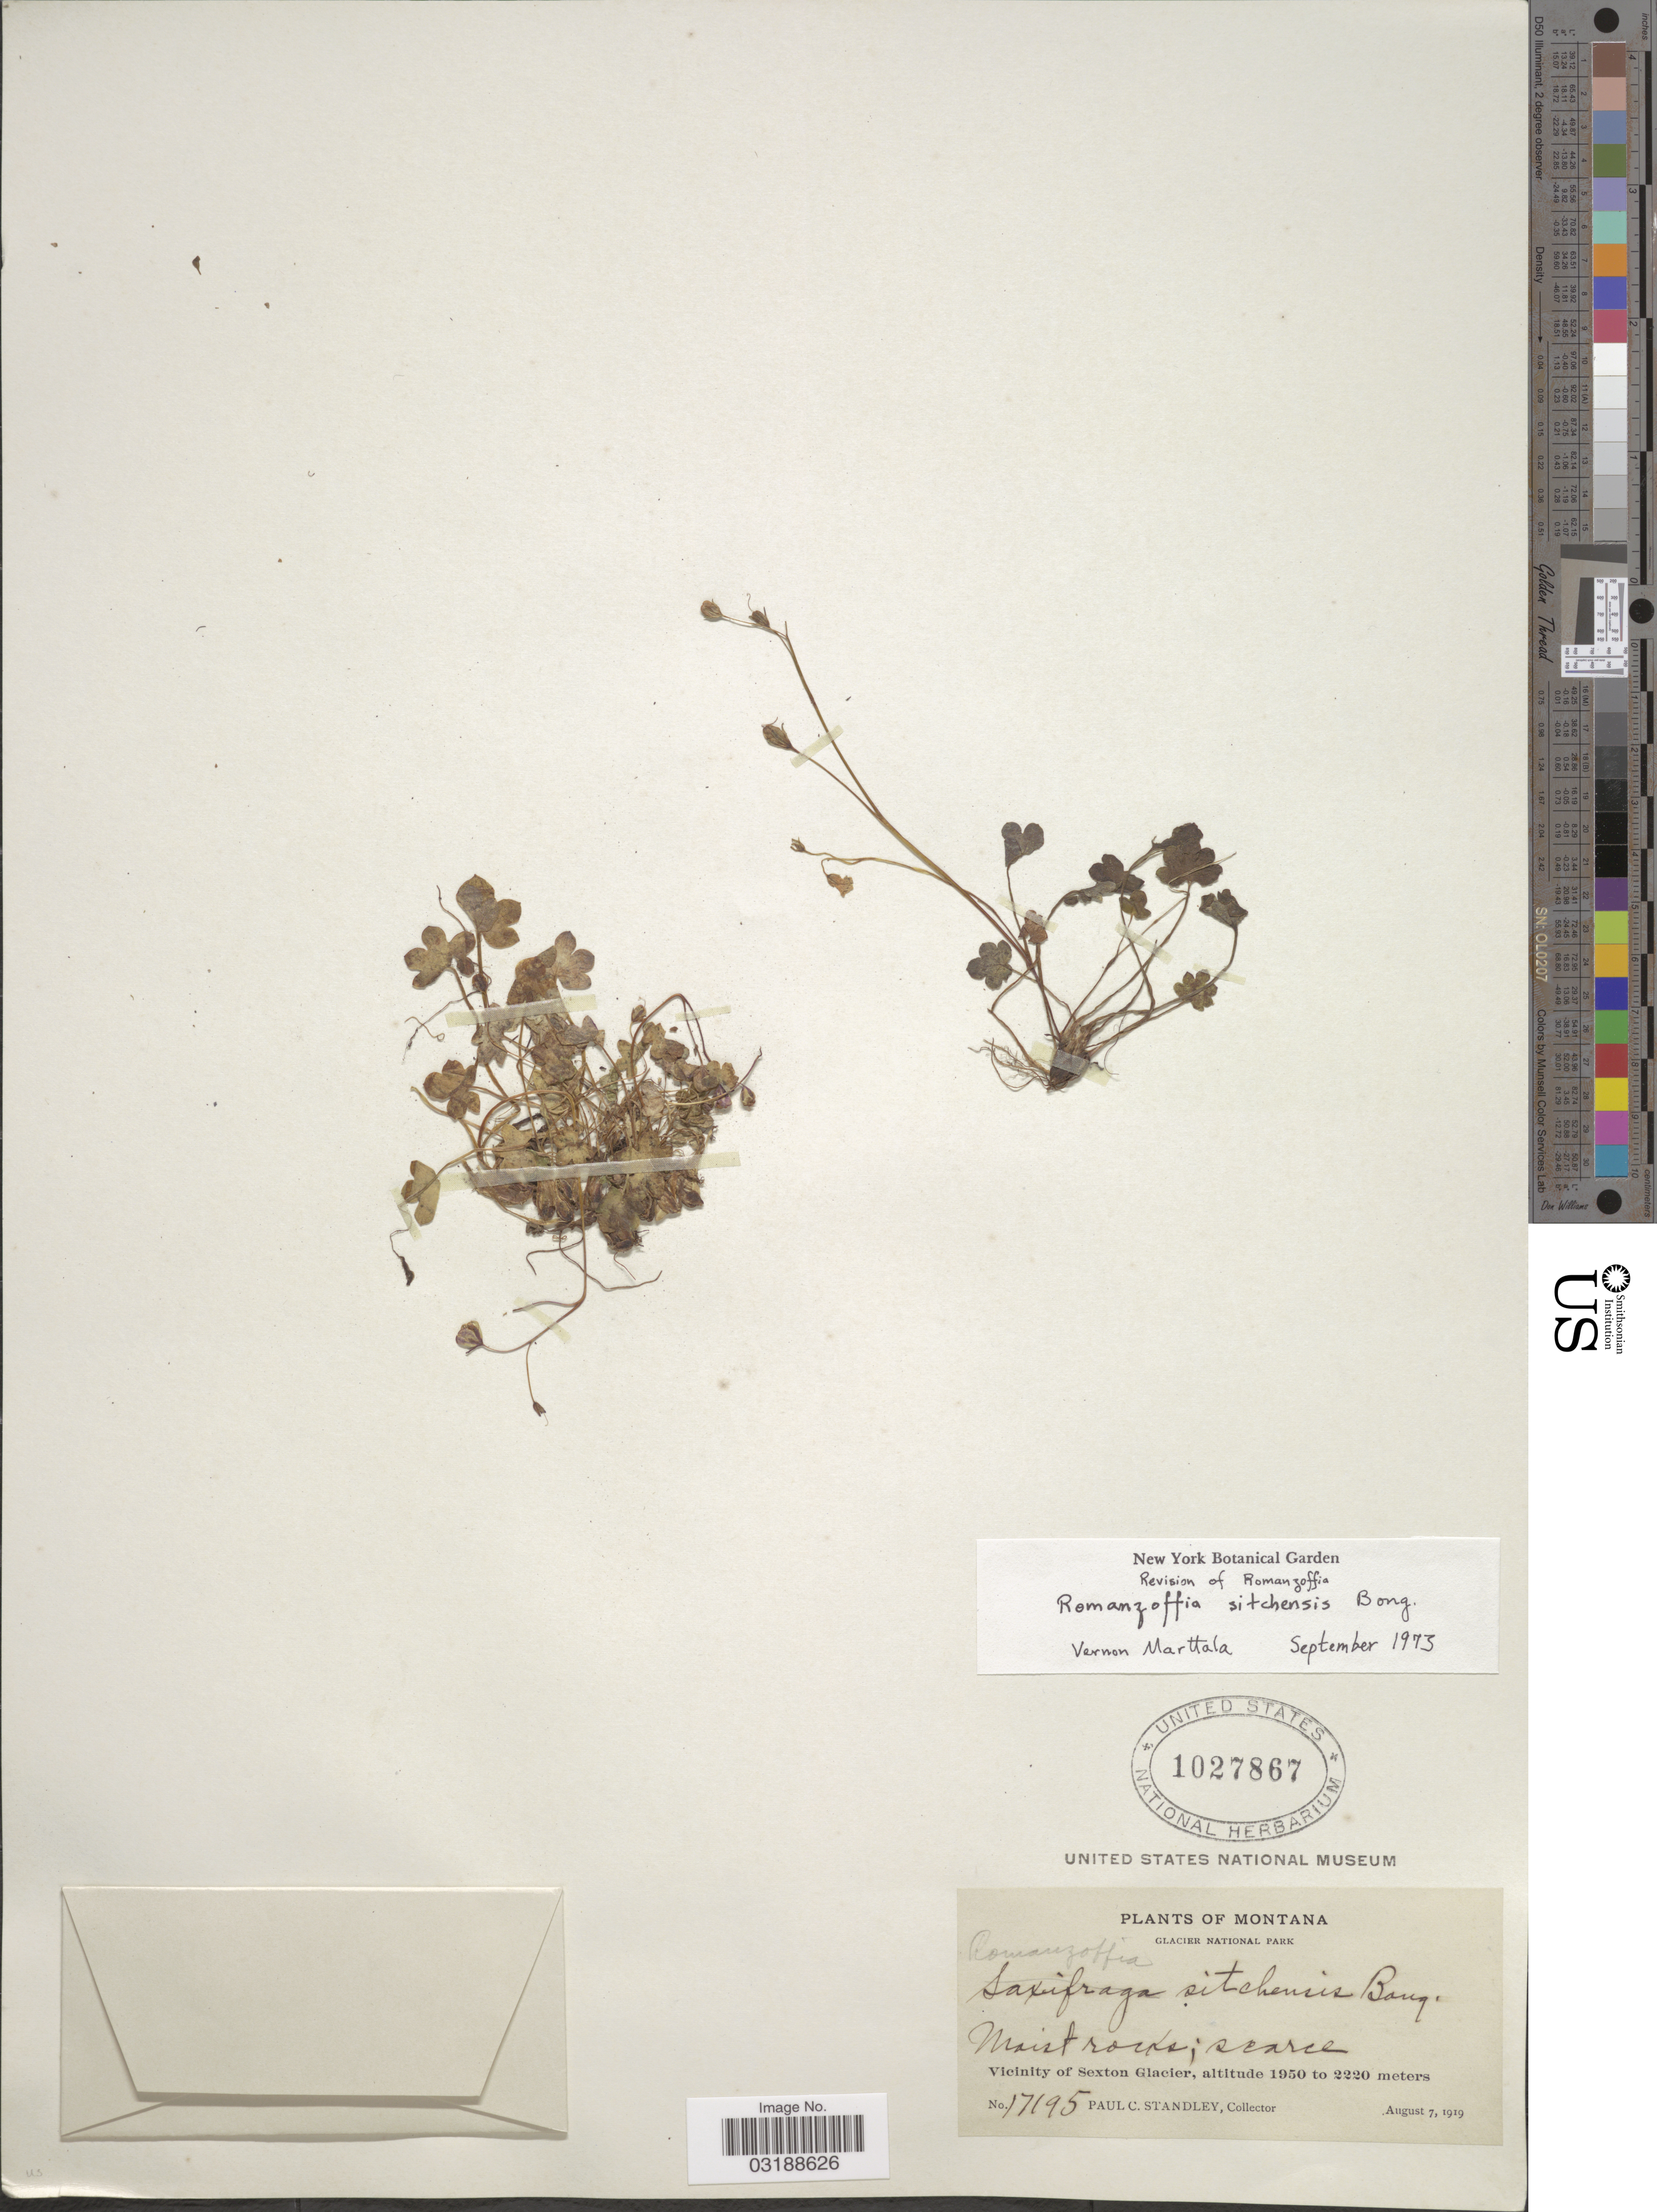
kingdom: Plantae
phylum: Tracheophyta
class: Magnoliopsida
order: Boraginales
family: Hydrophyllaceae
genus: Romanzoffia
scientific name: Romanzoffia sitchensis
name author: Bong.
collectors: P. C. Standley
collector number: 17195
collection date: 1919-08-07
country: United States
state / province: Montana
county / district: Glacier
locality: Glacier National Park, Vicinity of Sexton Glacier.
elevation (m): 1950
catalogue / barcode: US 1027867